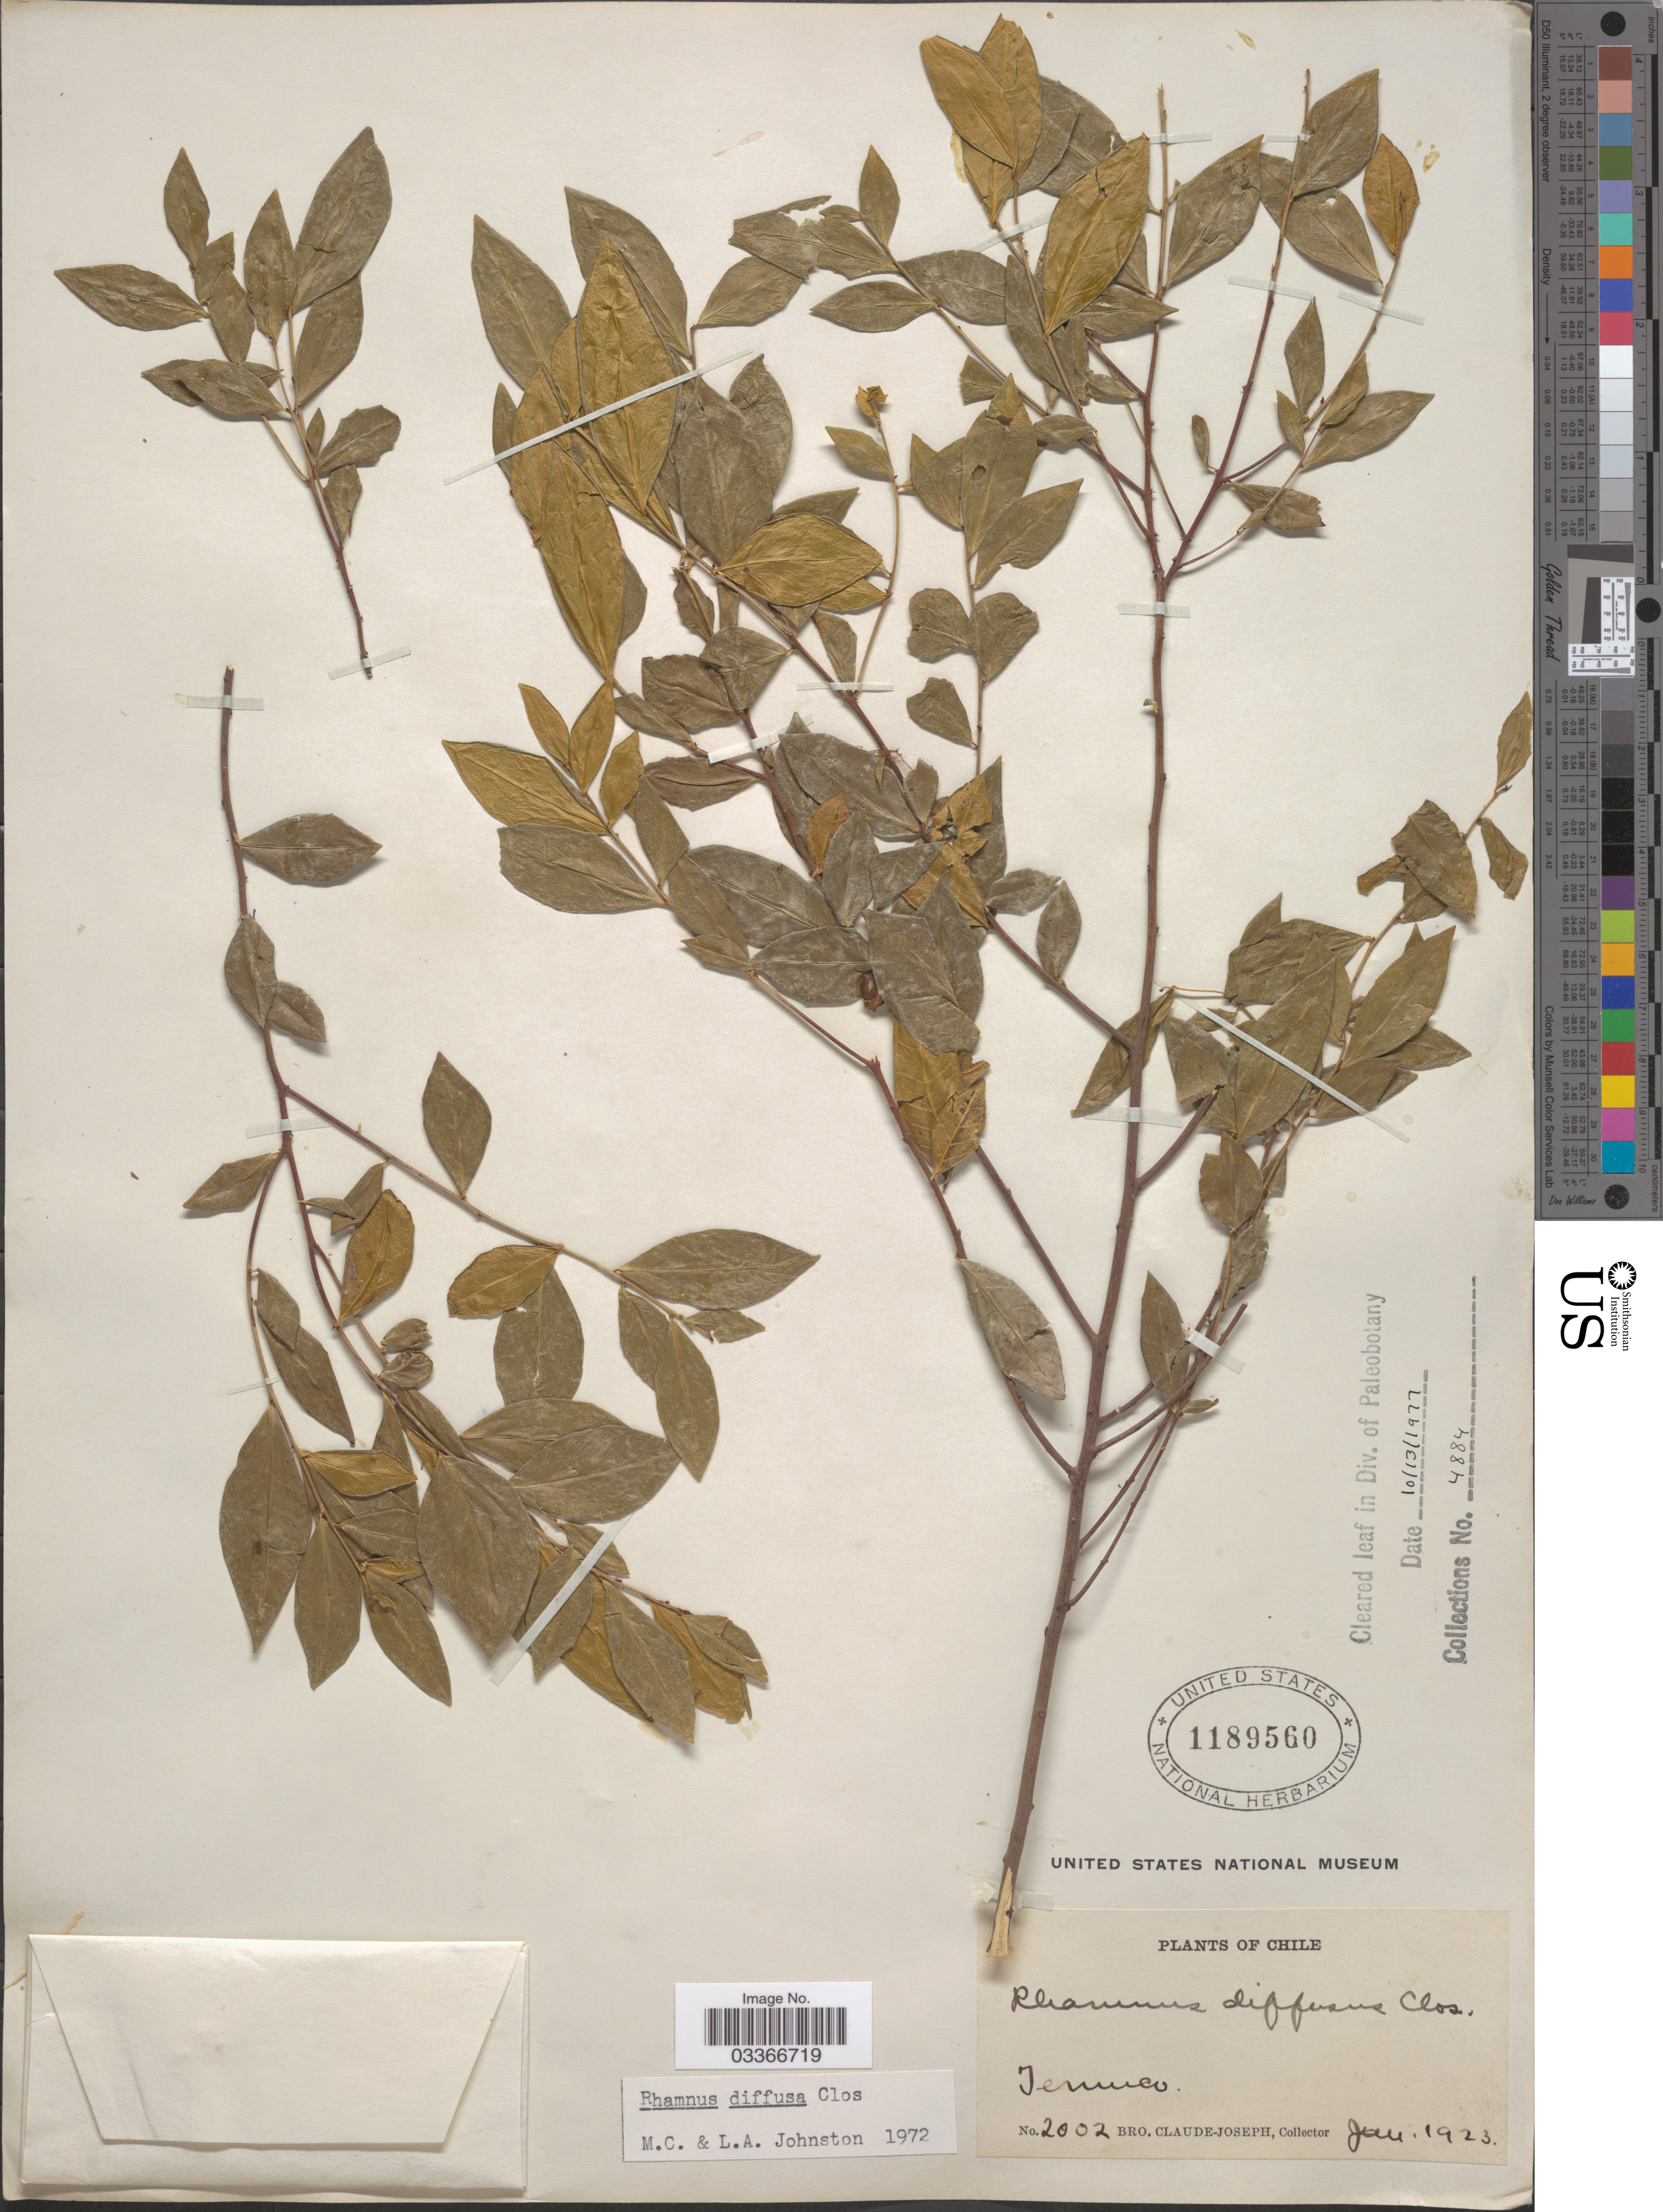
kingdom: Plantae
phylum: Tracheophyta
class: Magnoliopsida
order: Rosales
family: Rhamnaceae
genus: Rhamnus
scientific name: Rhamnus diffusa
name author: Clos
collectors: Bro. Claude-Joseph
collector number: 2002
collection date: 1923-01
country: Chile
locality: Temuco.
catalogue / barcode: US 1189560